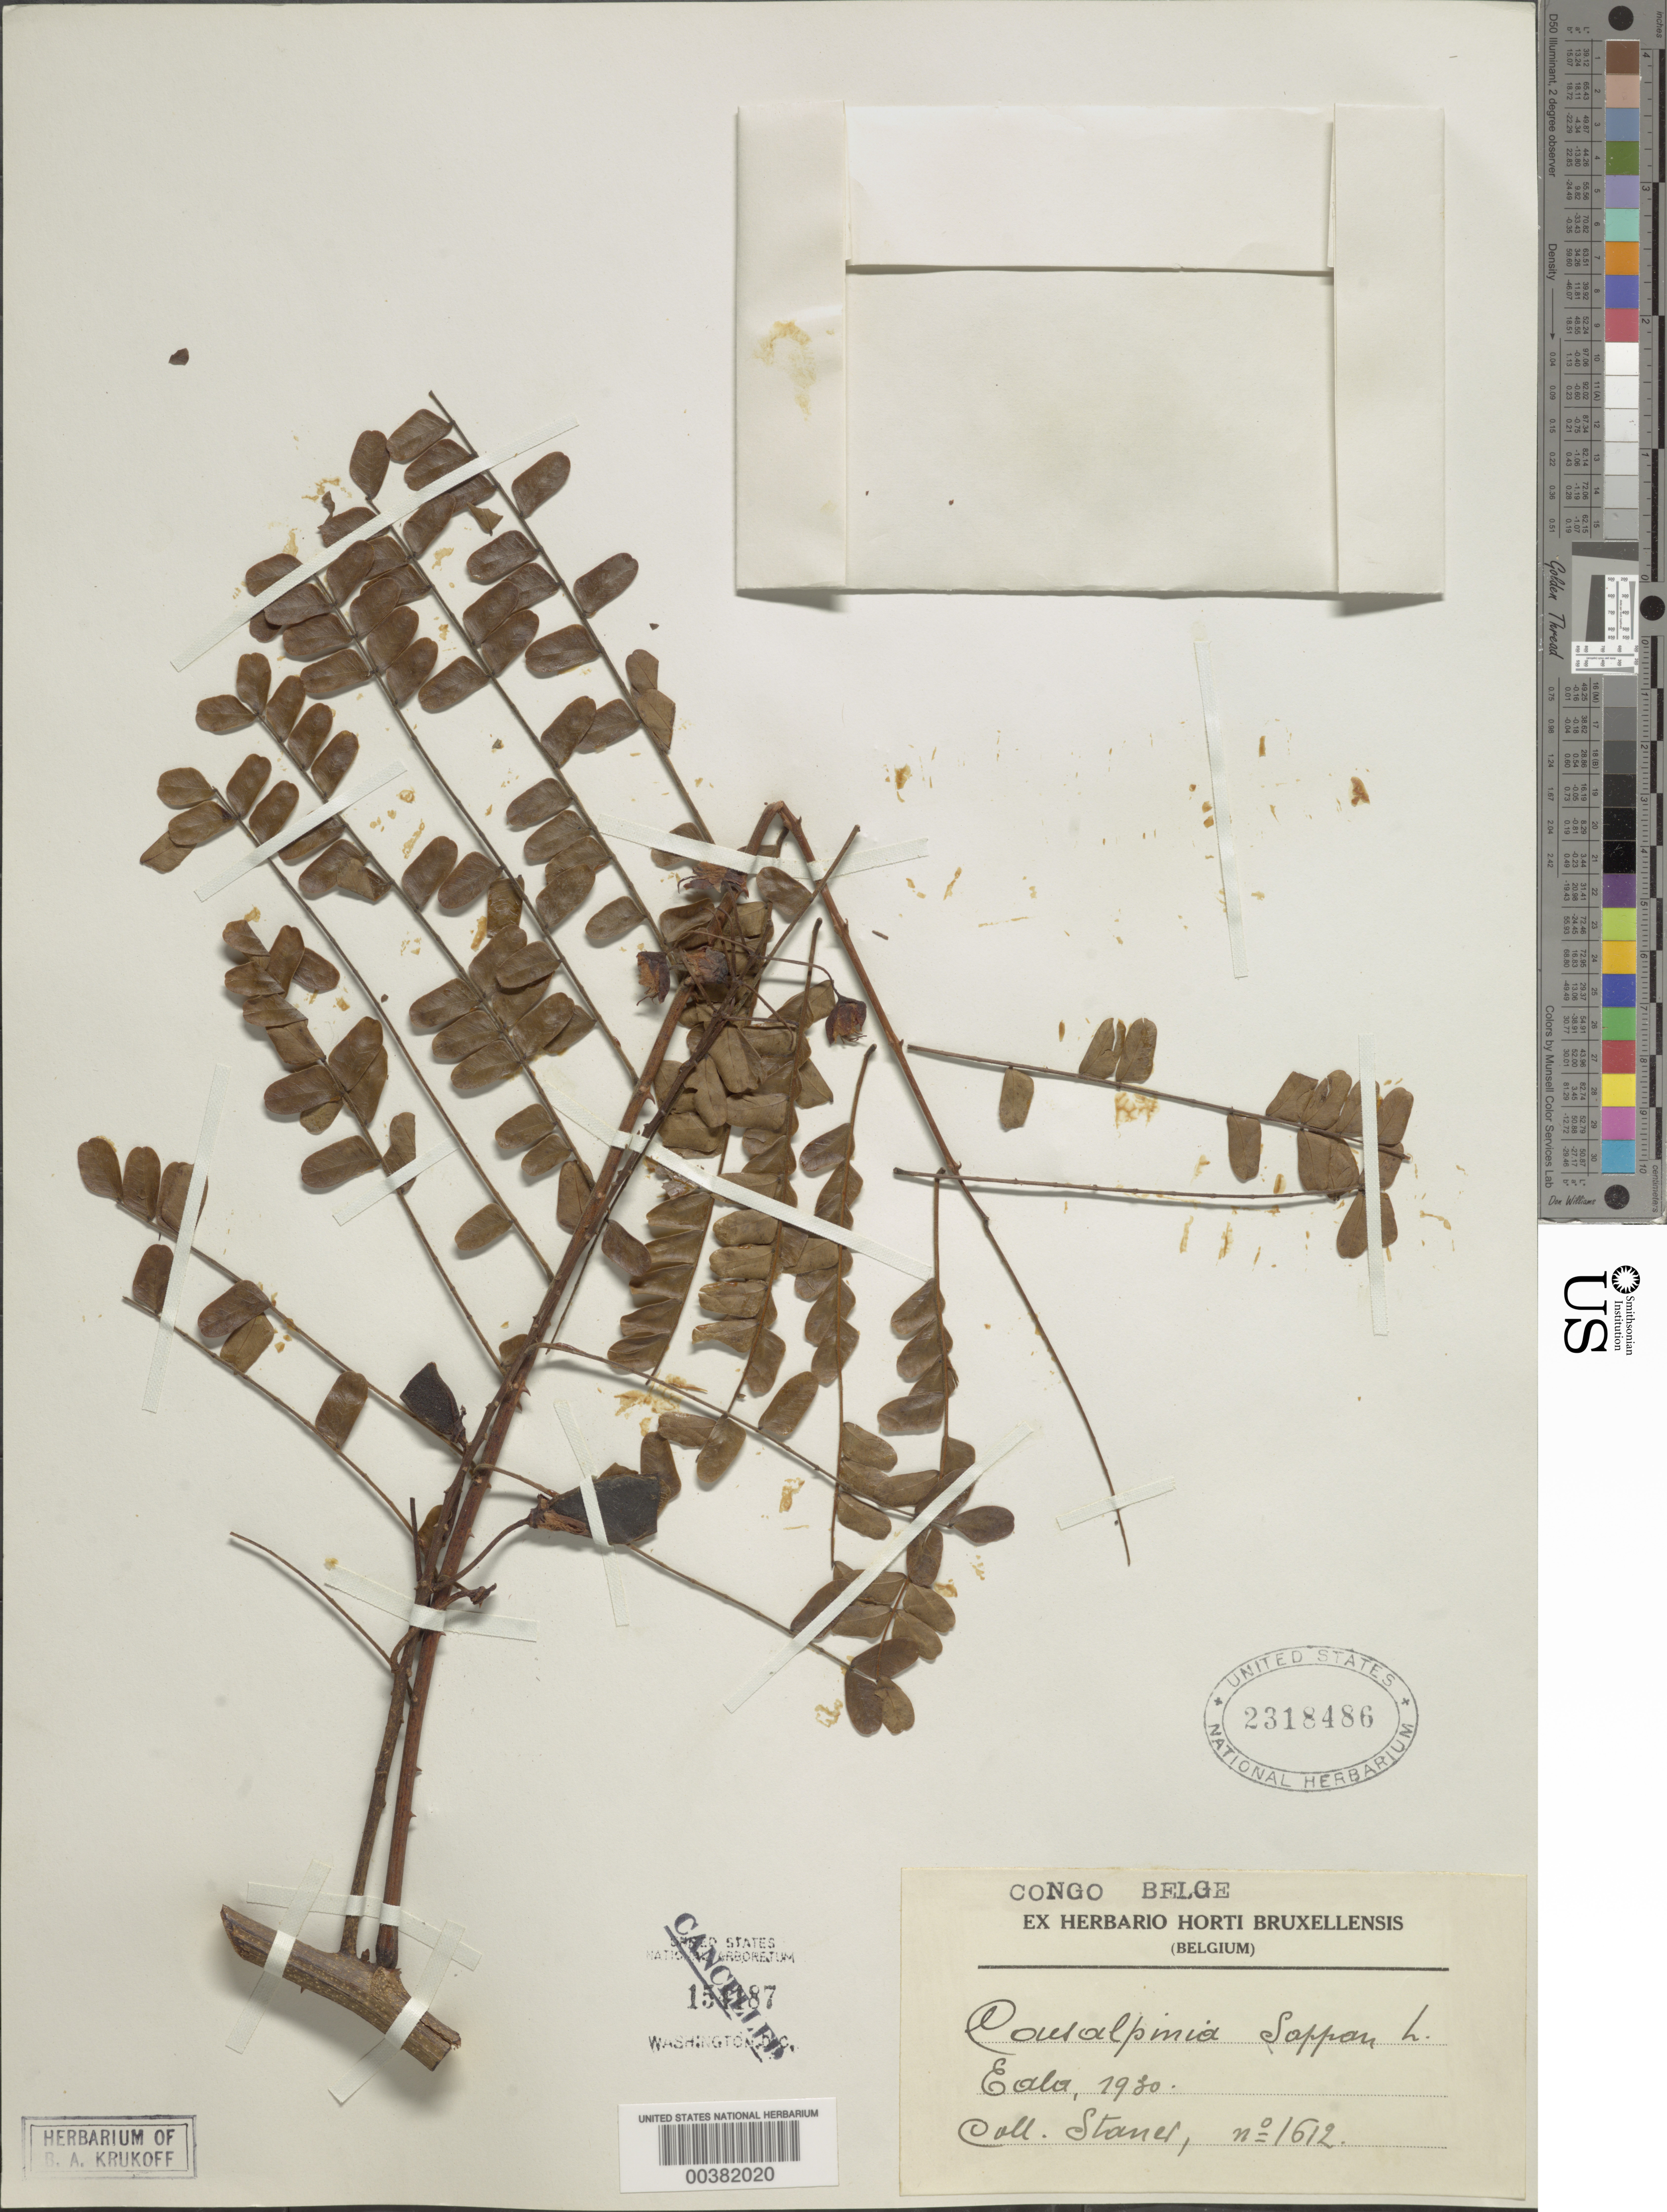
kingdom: Plantae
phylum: Tracheophyta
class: Magnoliopsida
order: Fabales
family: Fabaceae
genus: Biancaea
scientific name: Biancaea sappan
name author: (L.) Tod.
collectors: P. J. Staner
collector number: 1612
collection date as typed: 1930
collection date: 1930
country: Congo, Democratic Republic of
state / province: Équateur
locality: Eala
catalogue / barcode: US 2318486